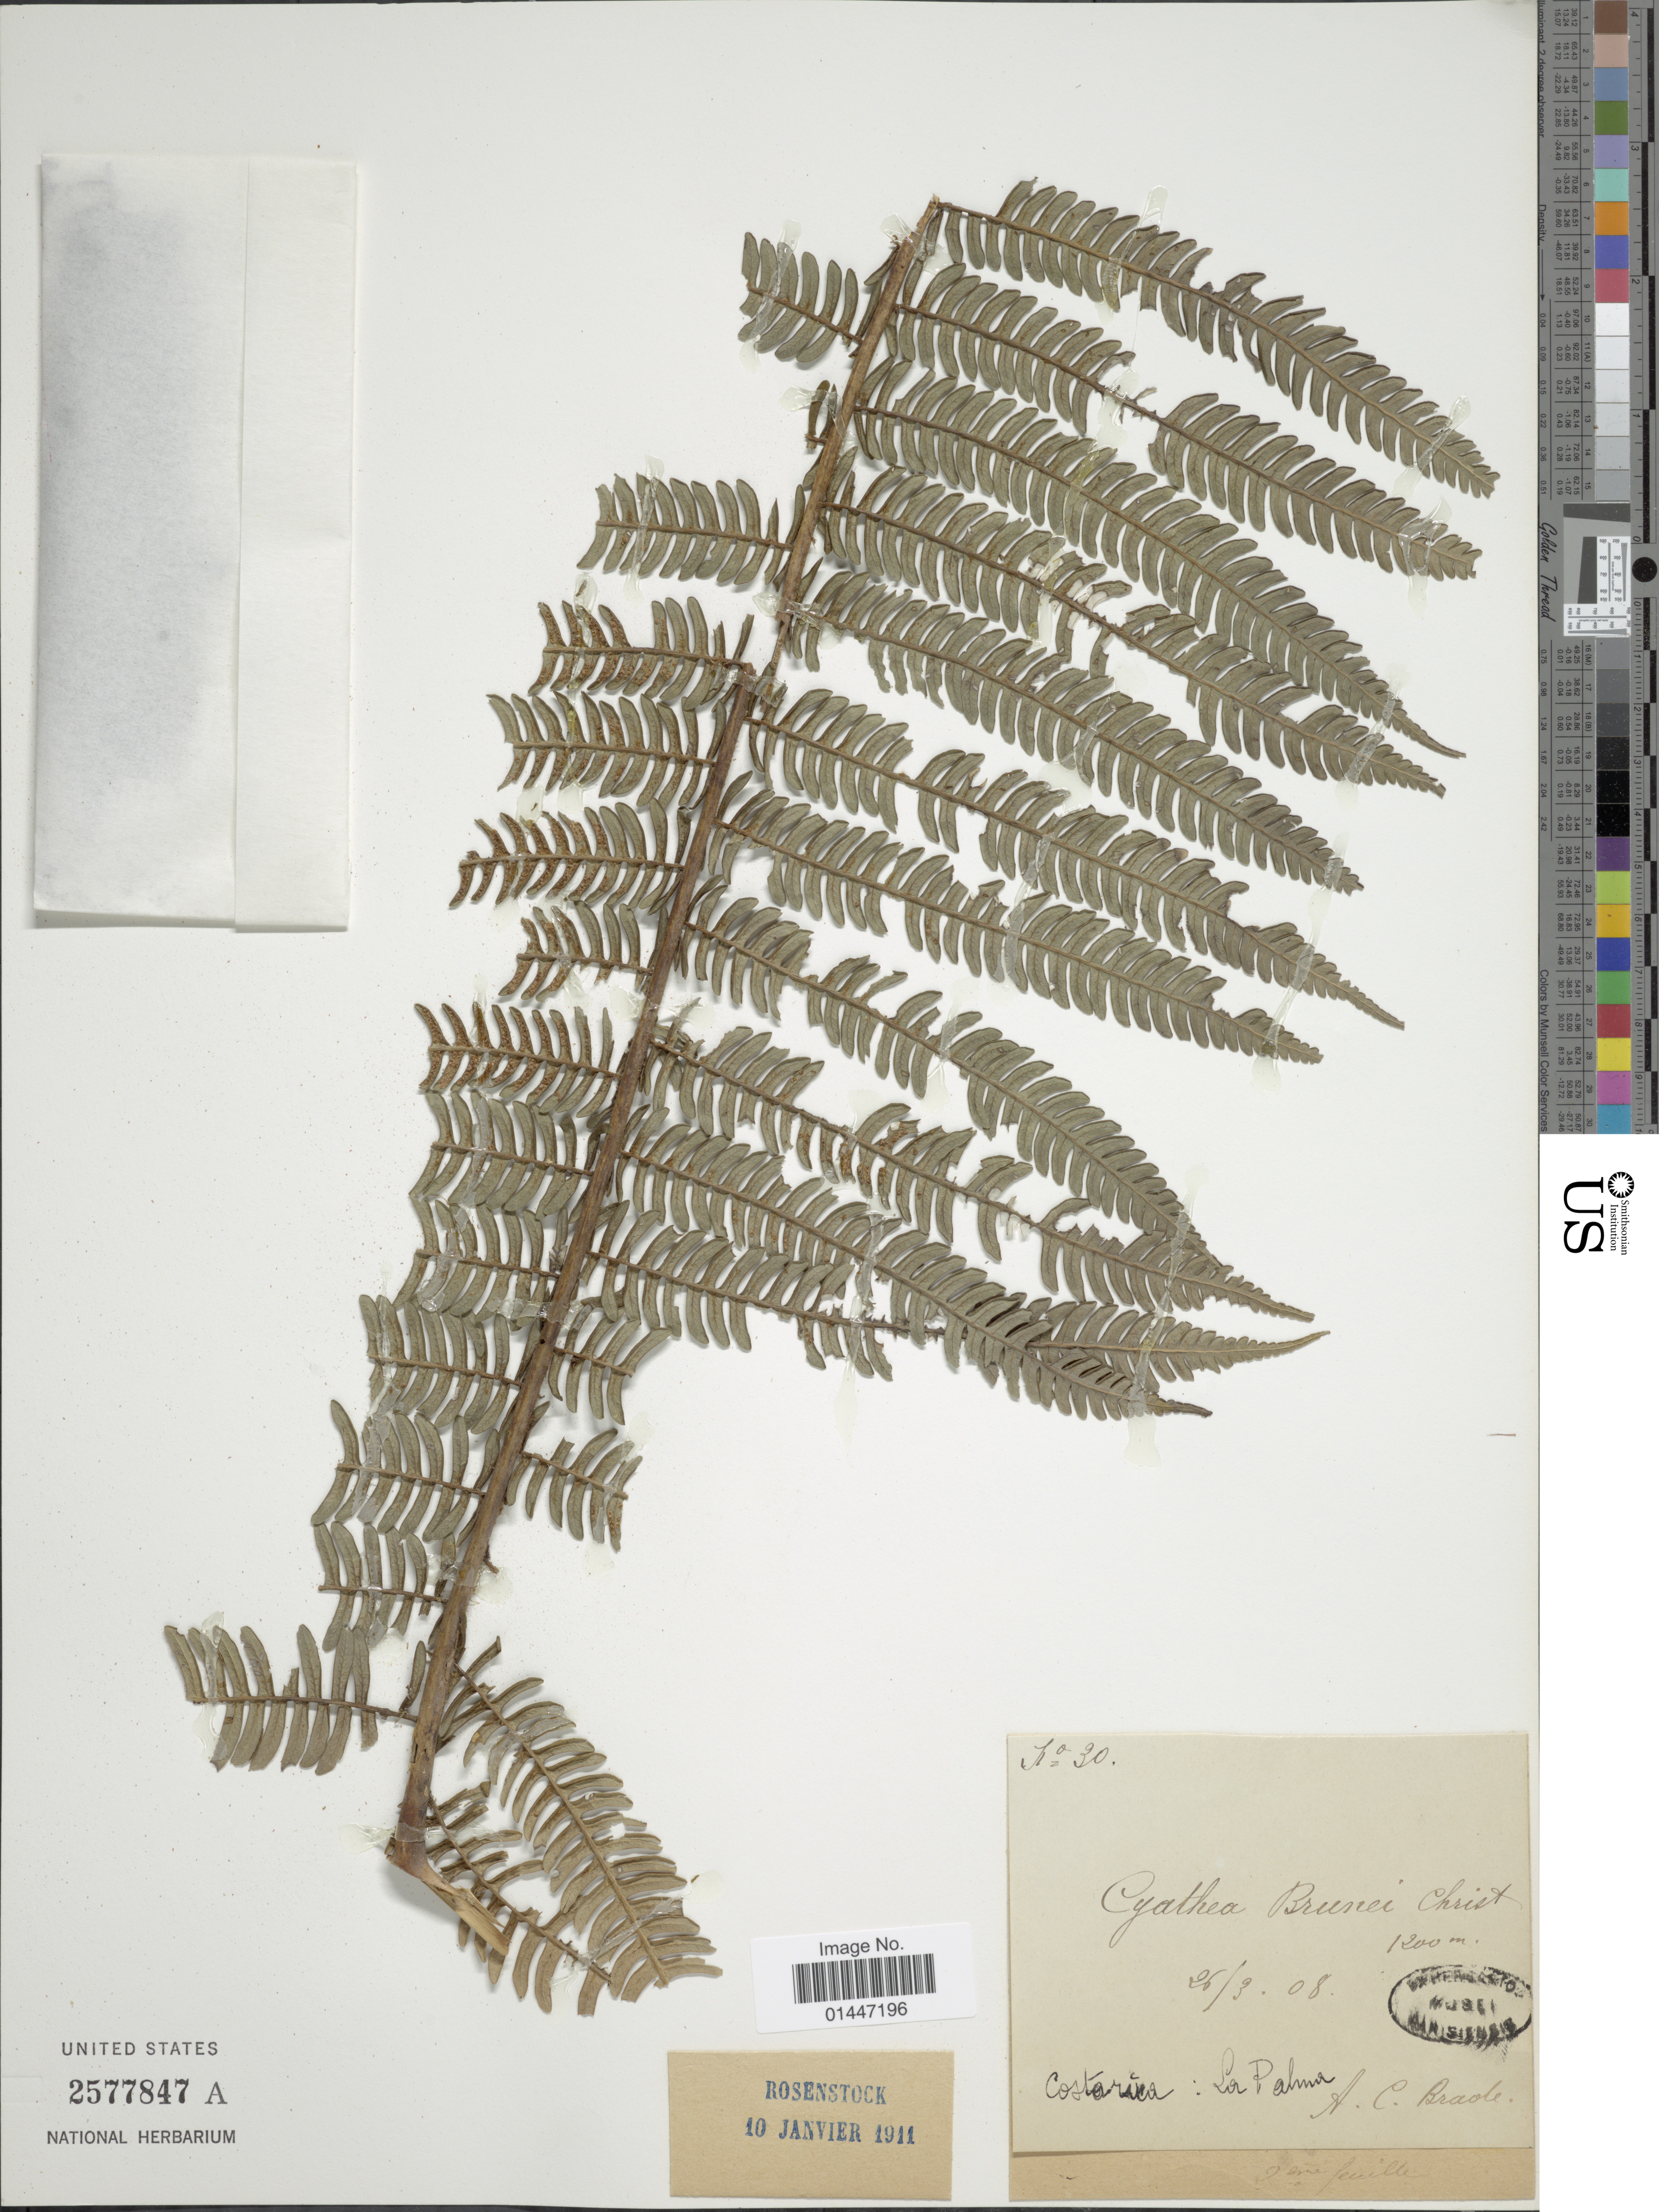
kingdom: Plantae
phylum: Tracheophyta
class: Polypodiopsida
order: Cyatheales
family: Cyatheaceae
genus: Sphaeropteris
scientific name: Sphaeropteris brunei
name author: (Christ) R.M. Tryon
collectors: A. C. Brade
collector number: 30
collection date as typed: Transcribed d/m/y: 26/3/08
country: Costa Rica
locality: La Palma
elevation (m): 1200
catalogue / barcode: US 2577847A